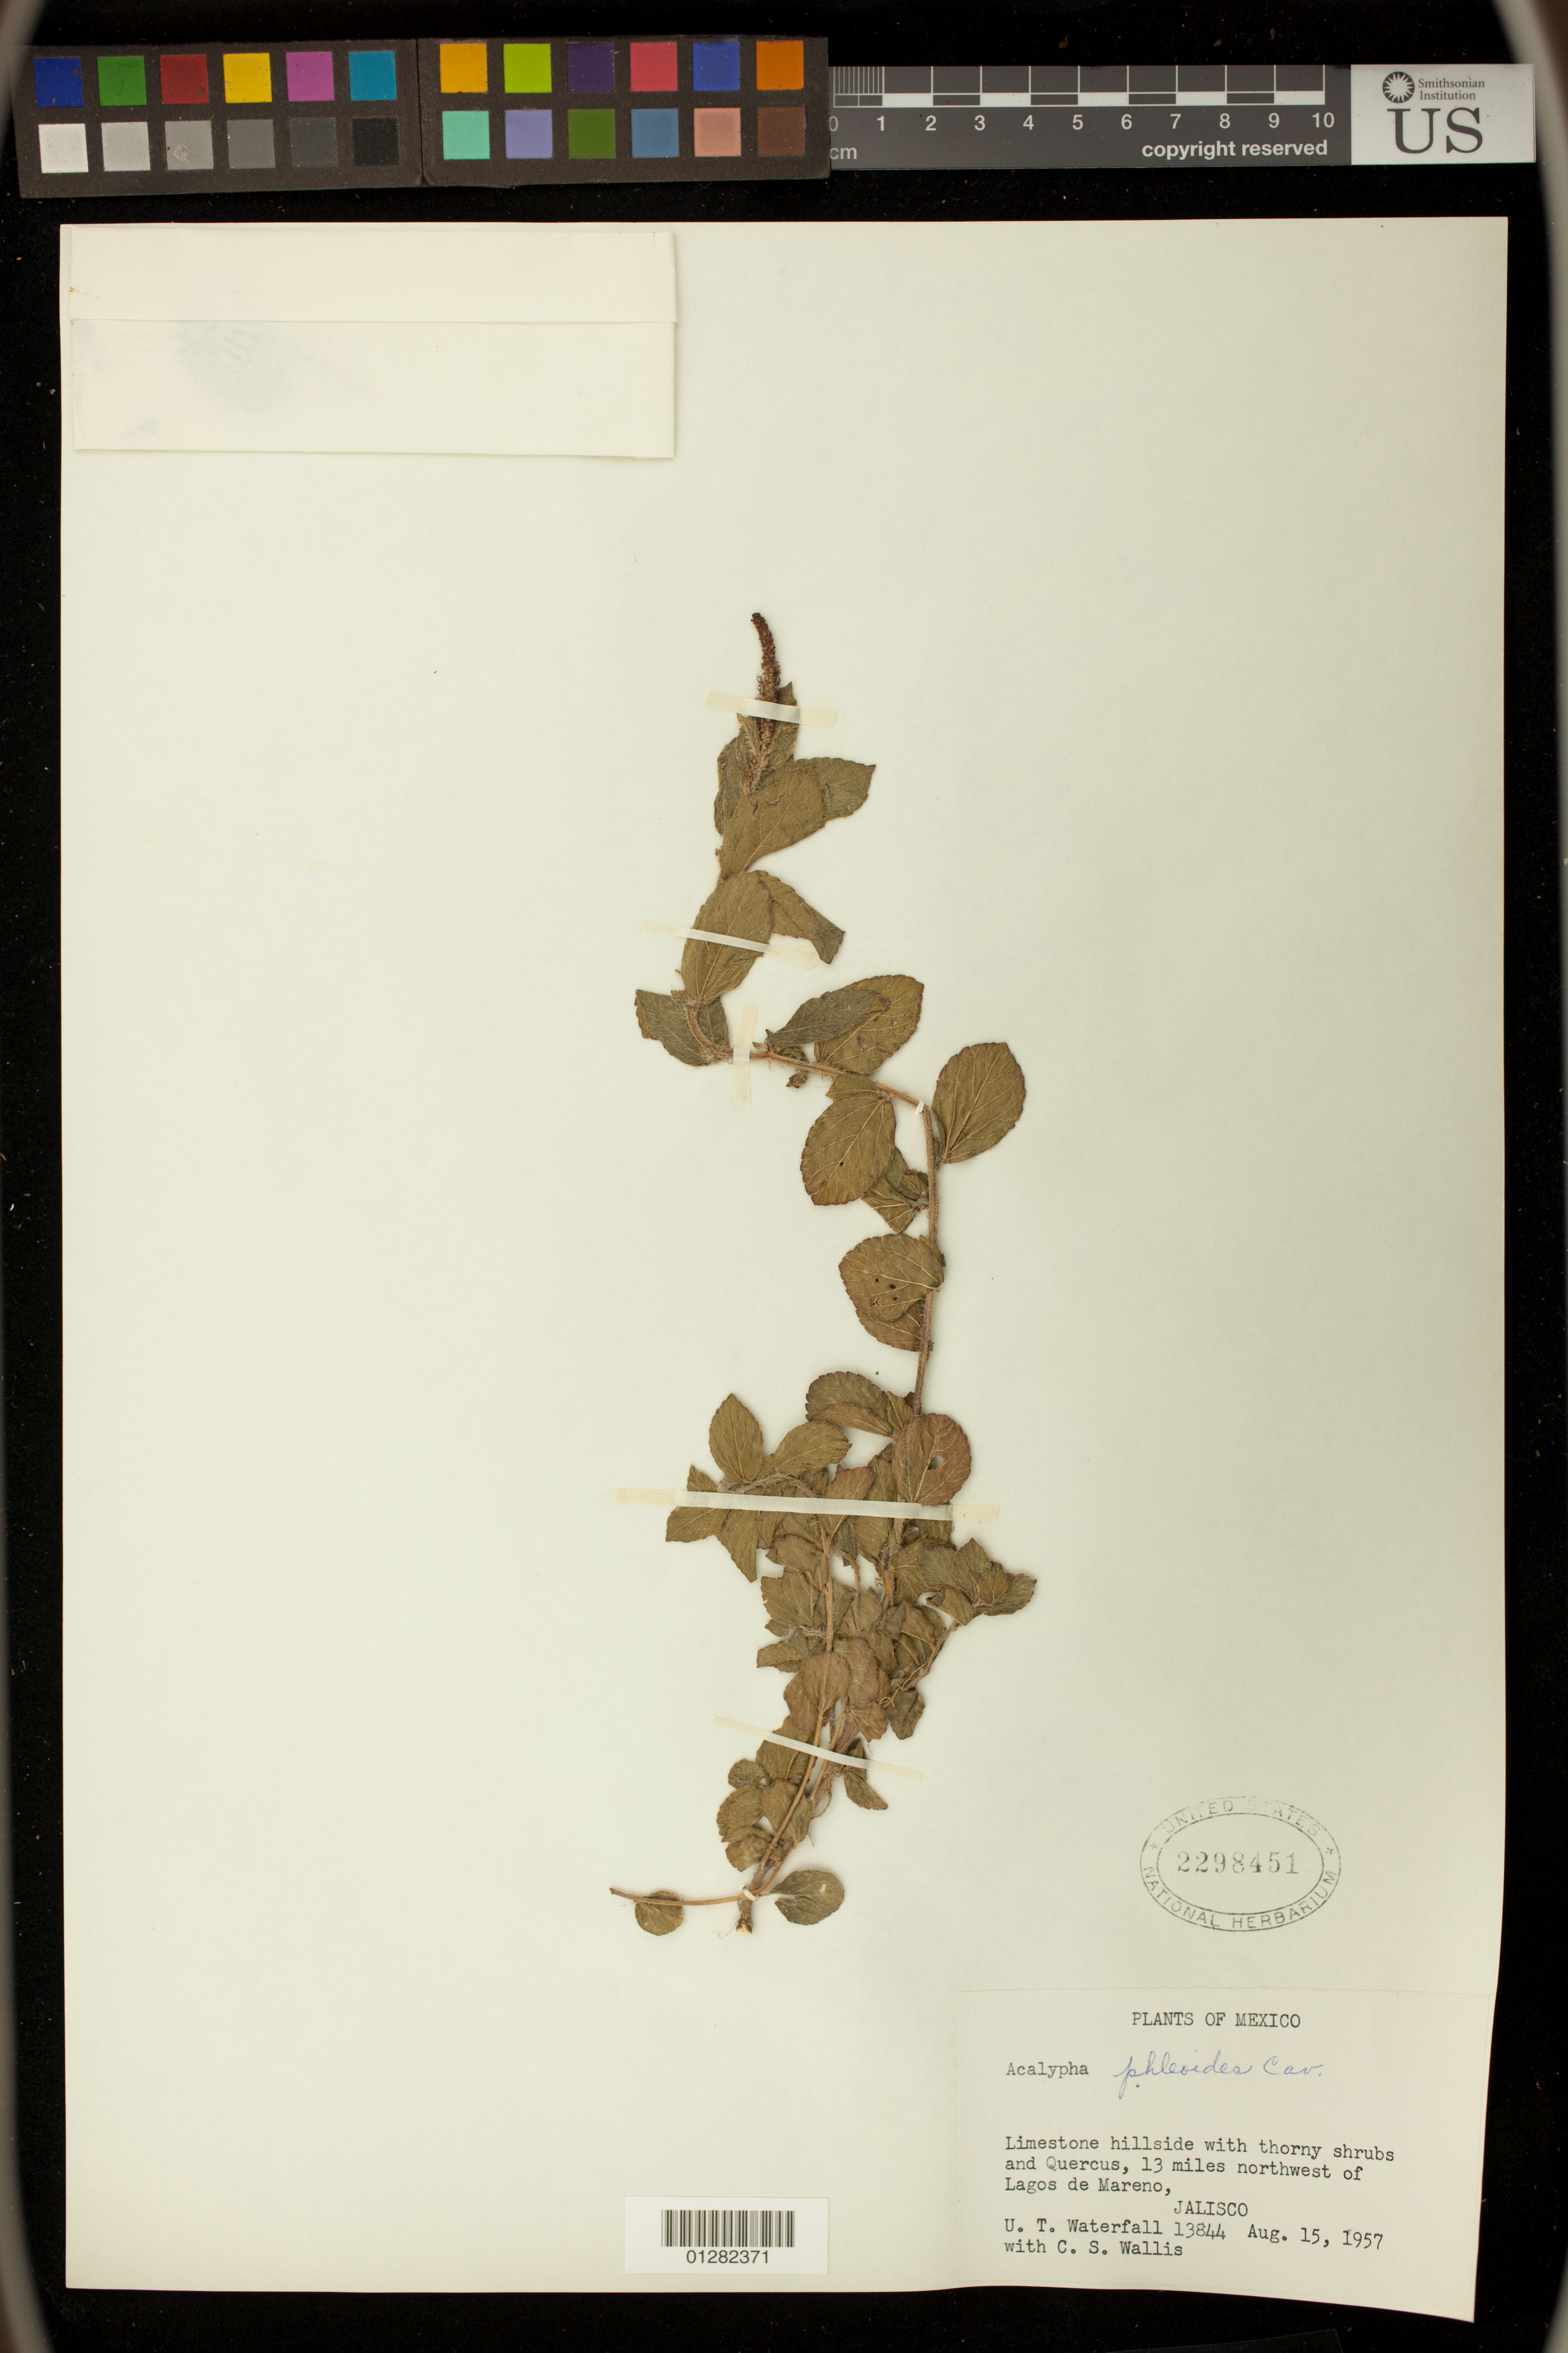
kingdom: Plantae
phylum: Tracheophyta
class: Magnoliopsida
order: Malpighiales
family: Euphorbiaceae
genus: Acalypha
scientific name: Acalypha phleoides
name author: Cav.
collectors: C. S. Wallis & U. T. Waterfall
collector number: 13844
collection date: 1957-08-15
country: Mexico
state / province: Jalisco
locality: Limestone hillside 13 miles northwest of Lagos de Mareno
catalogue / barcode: US 2298451